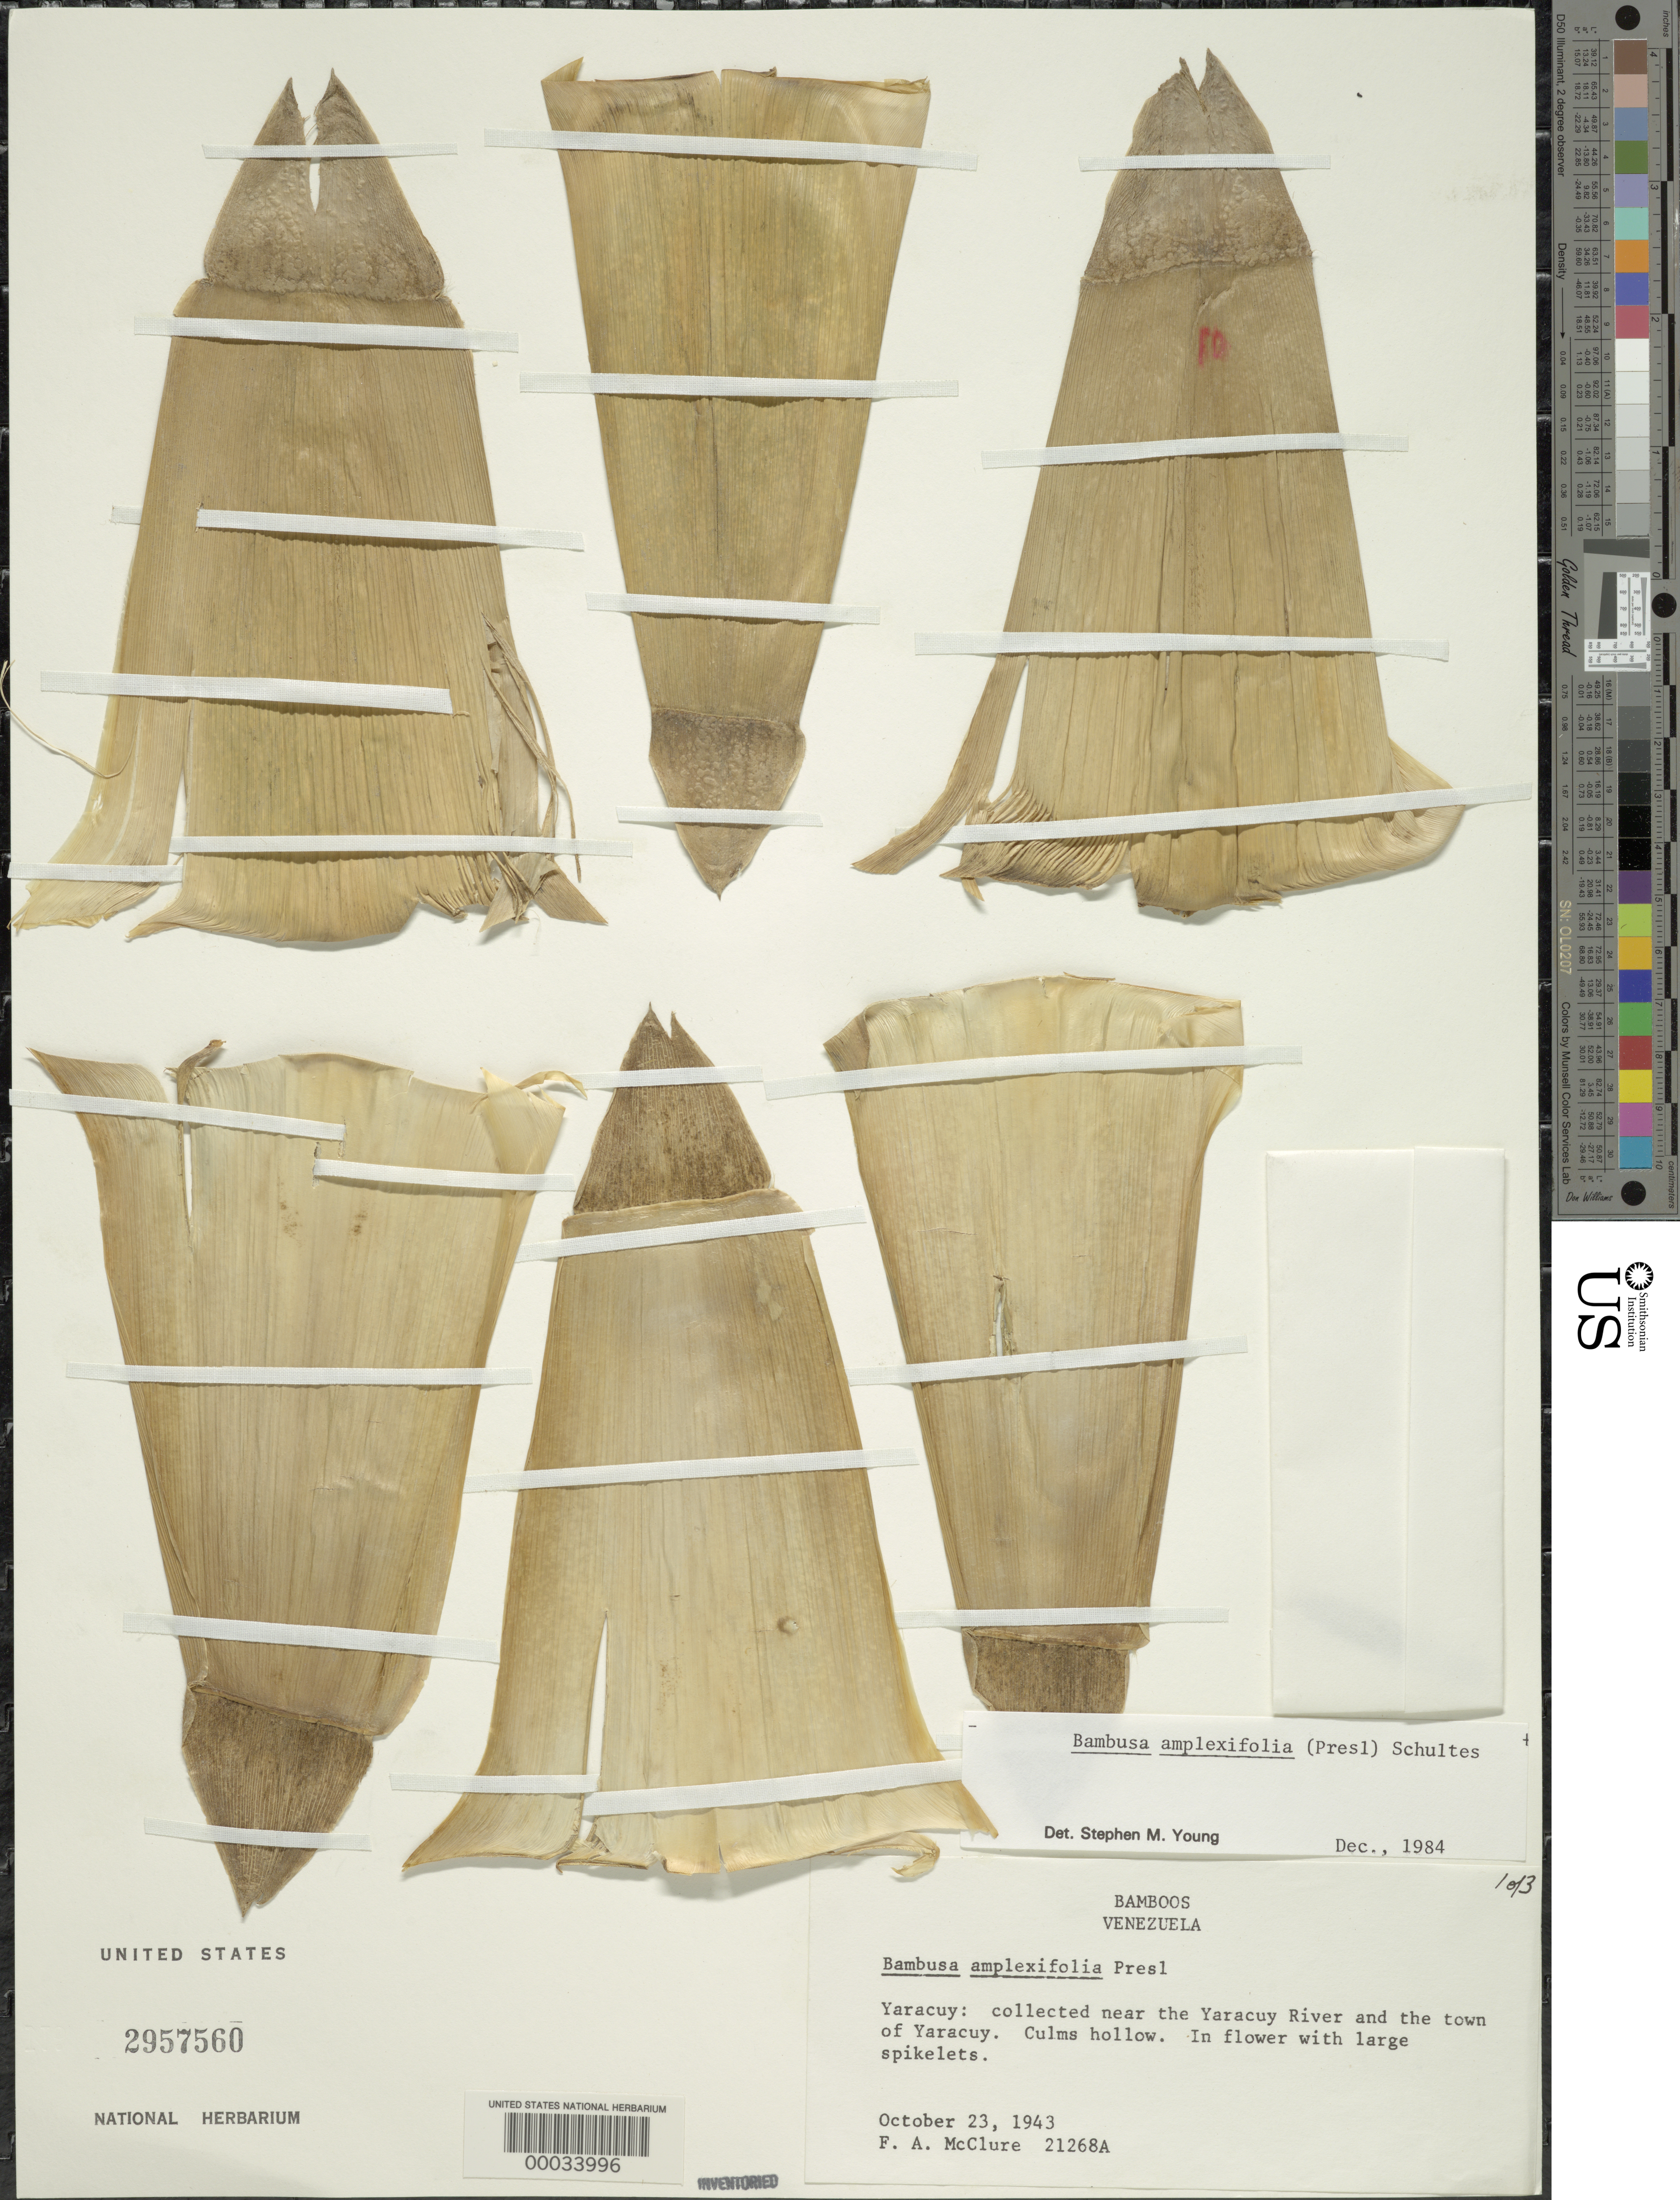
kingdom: Plantae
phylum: Tracheophyta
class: Liliopsida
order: Poales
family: Poaceae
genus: Guadua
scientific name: Guadua amplexifolia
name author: J. Presl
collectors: F. A. McClure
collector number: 21268 A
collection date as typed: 23 Oct 1943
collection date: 1943-10-23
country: Venezuela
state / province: Yaracuy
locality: Yaracuy, yaracuy river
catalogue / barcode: US 2957560